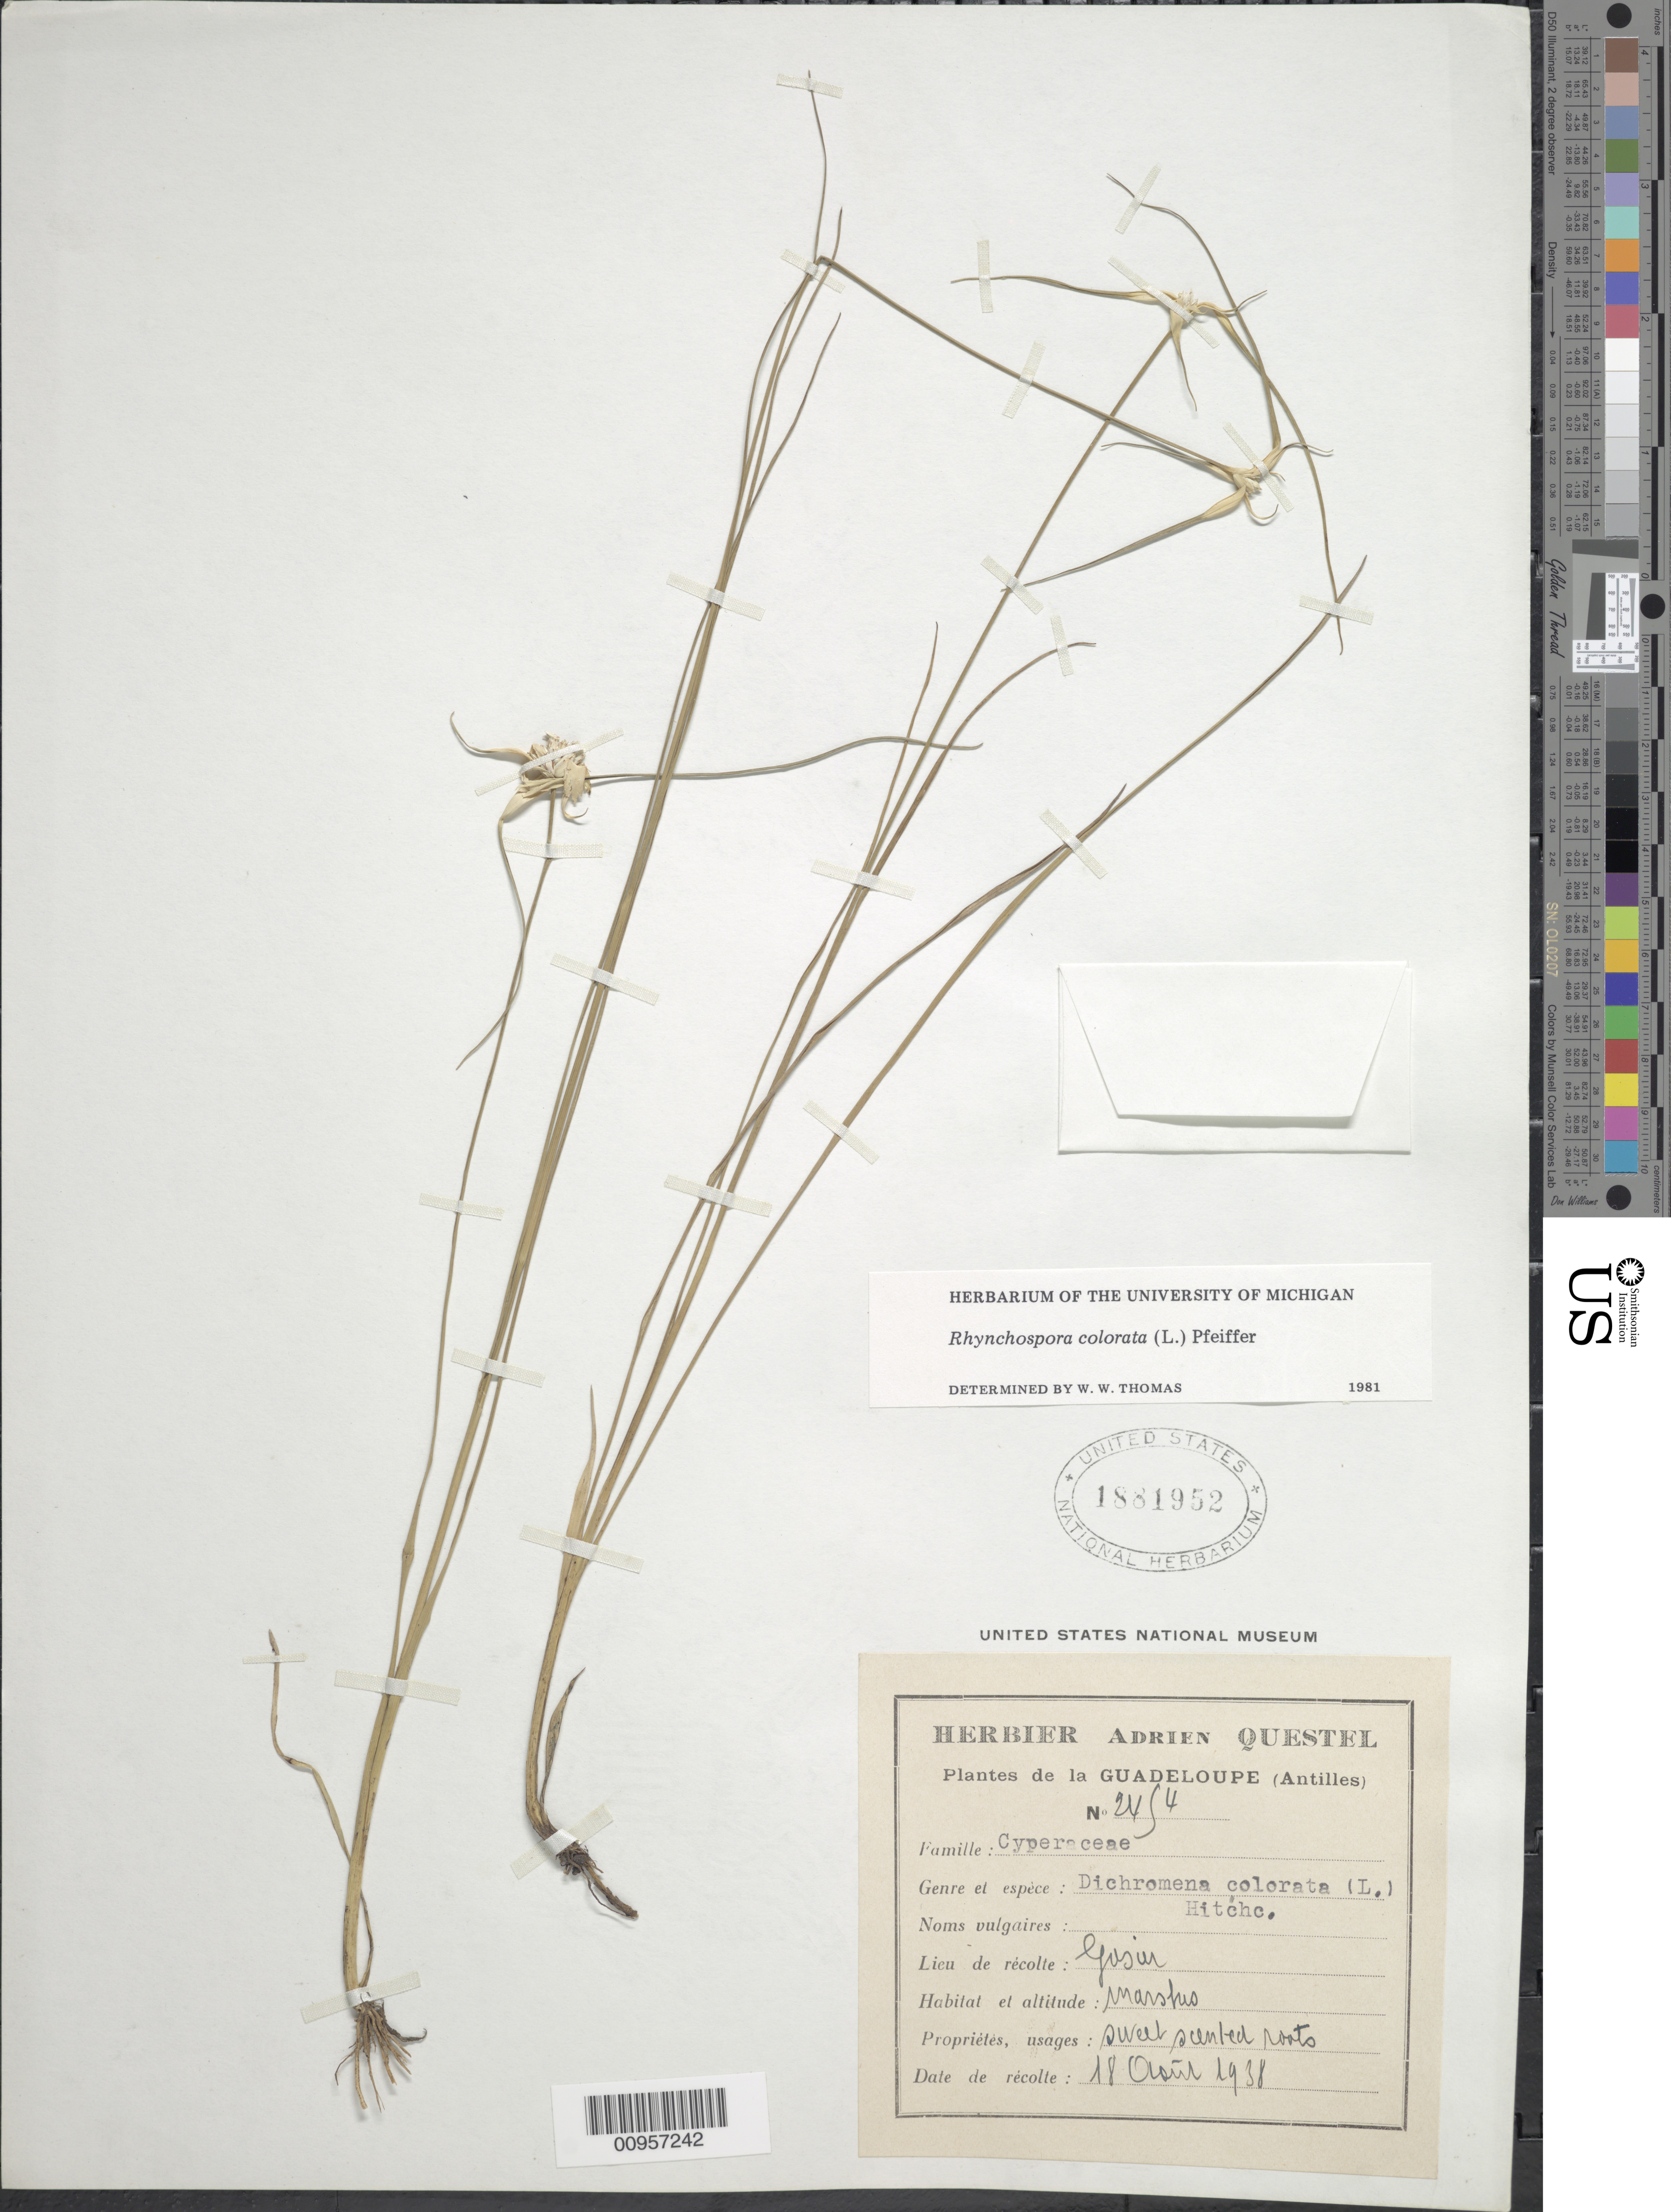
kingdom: Plantae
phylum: Tracheophyta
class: Liliopsida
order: Poales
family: Cyperaceae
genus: Rhynchospora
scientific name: Rhynchospora colorata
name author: (L.) H. Pfeiff.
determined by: Thomas, W. W., (NY), New York Botanical Garden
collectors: A. Questel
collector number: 2454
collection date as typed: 18 Aug 1938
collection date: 1938-08-18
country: Guadeloupe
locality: Gosier, marshes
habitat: Marshes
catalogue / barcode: US 1881952